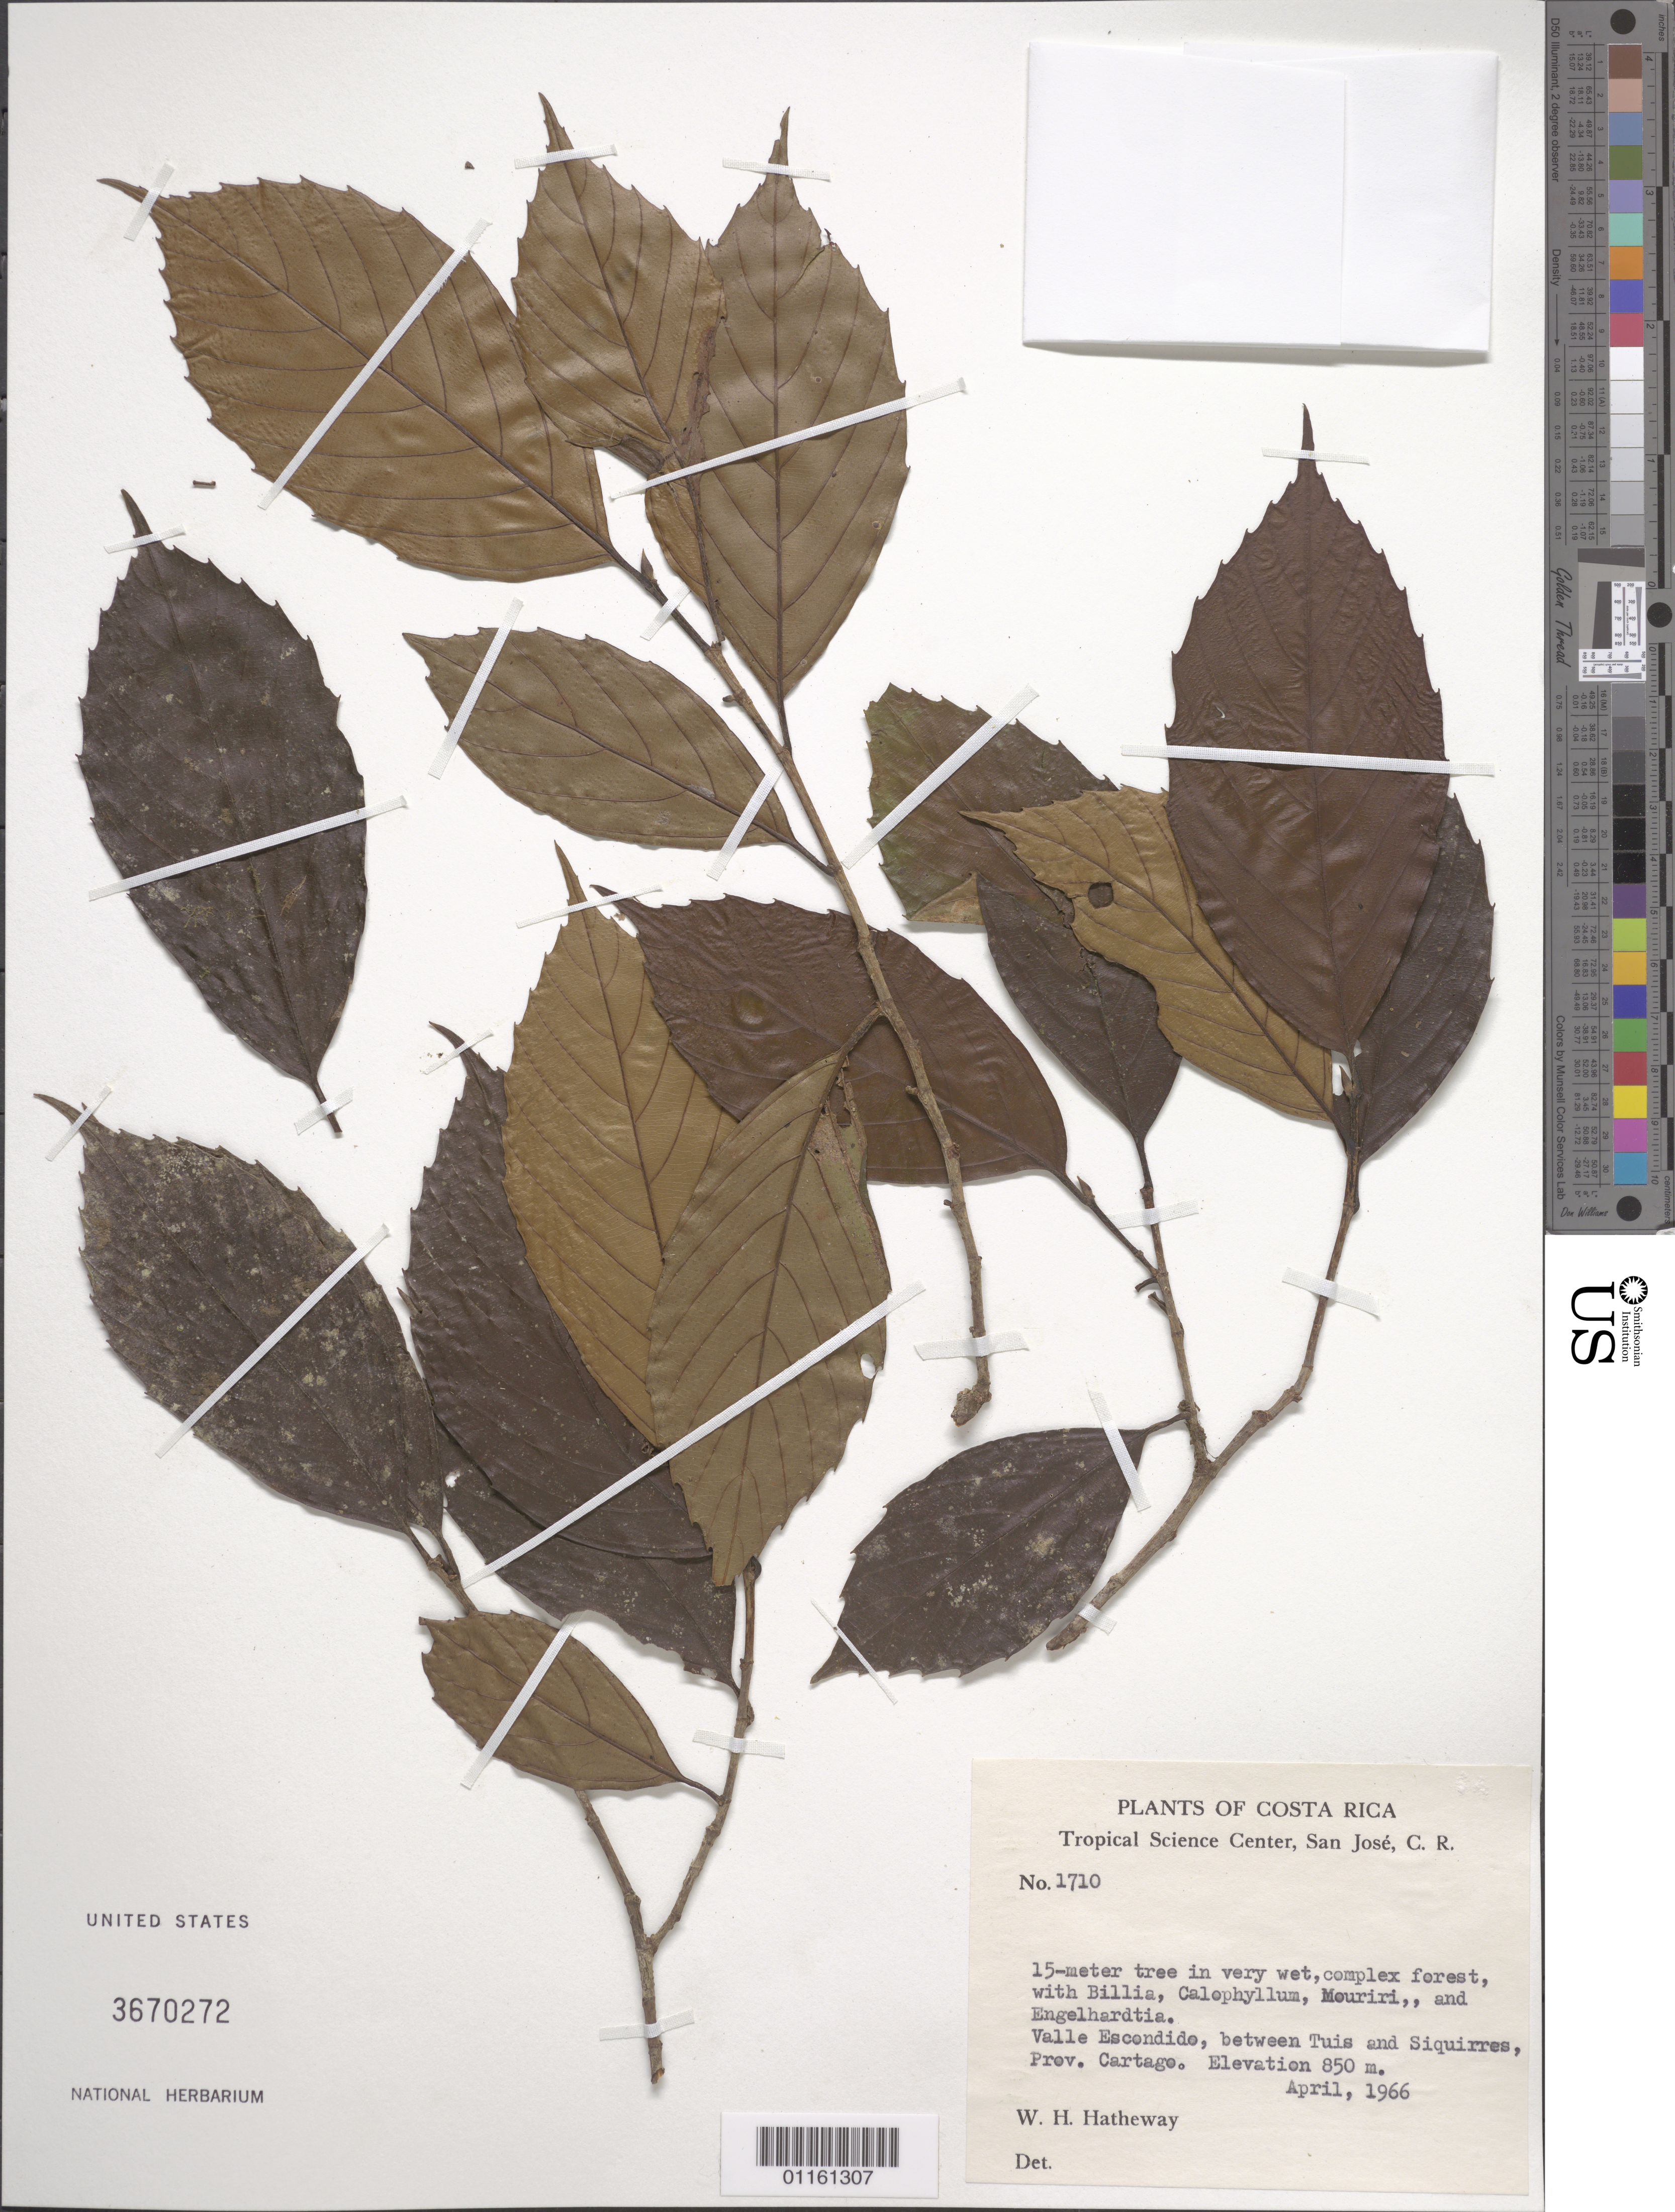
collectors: W. H. Hatheway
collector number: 1710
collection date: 1966-04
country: Costa Rica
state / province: Cartago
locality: Valle Escondido, between Tuis and Siquirres.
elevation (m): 850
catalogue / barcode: US 3670272